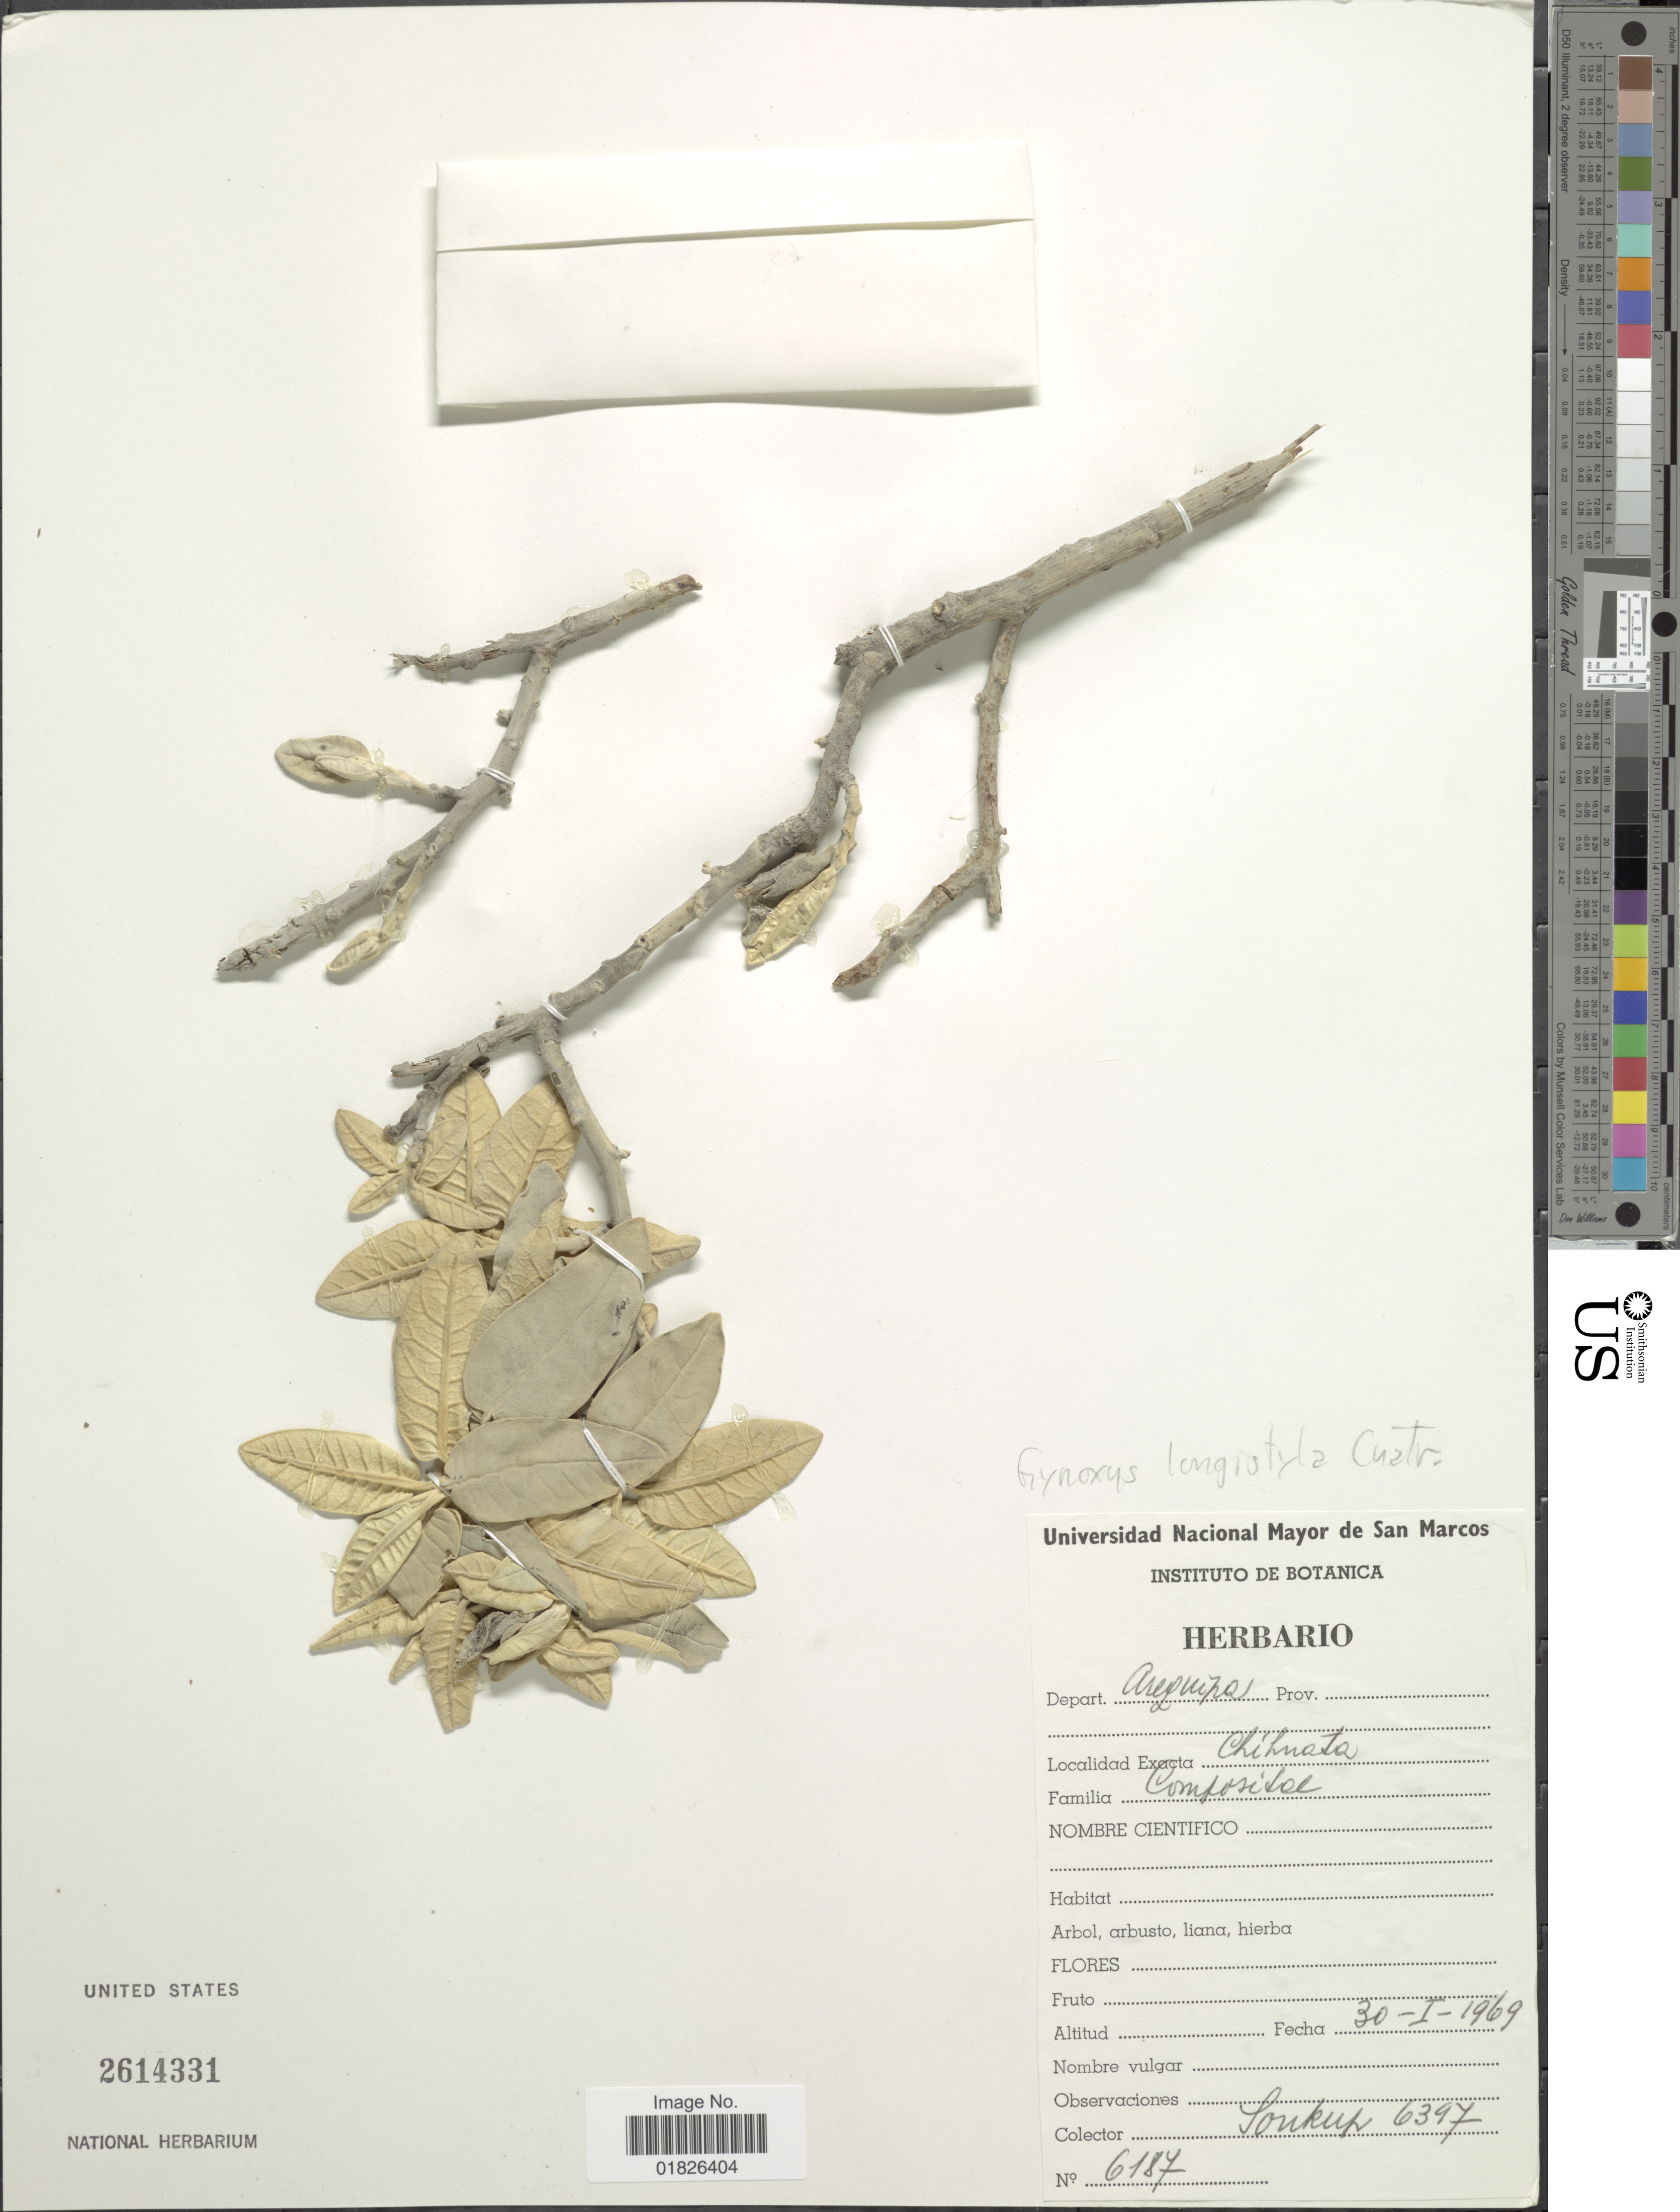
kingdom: Plantae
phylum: Tracheophyta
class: Magnoliopsida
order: Asterales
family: Asteraceae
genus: Nordenstamia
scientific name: Nordenstamia longistyla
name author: (Greenm. & Cuatrec.) B. Nord.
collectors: -- Soukup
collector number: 6397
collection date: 1969-01-30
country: Peru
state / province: Arequipa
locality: Chihuata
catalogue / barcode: US 2614331